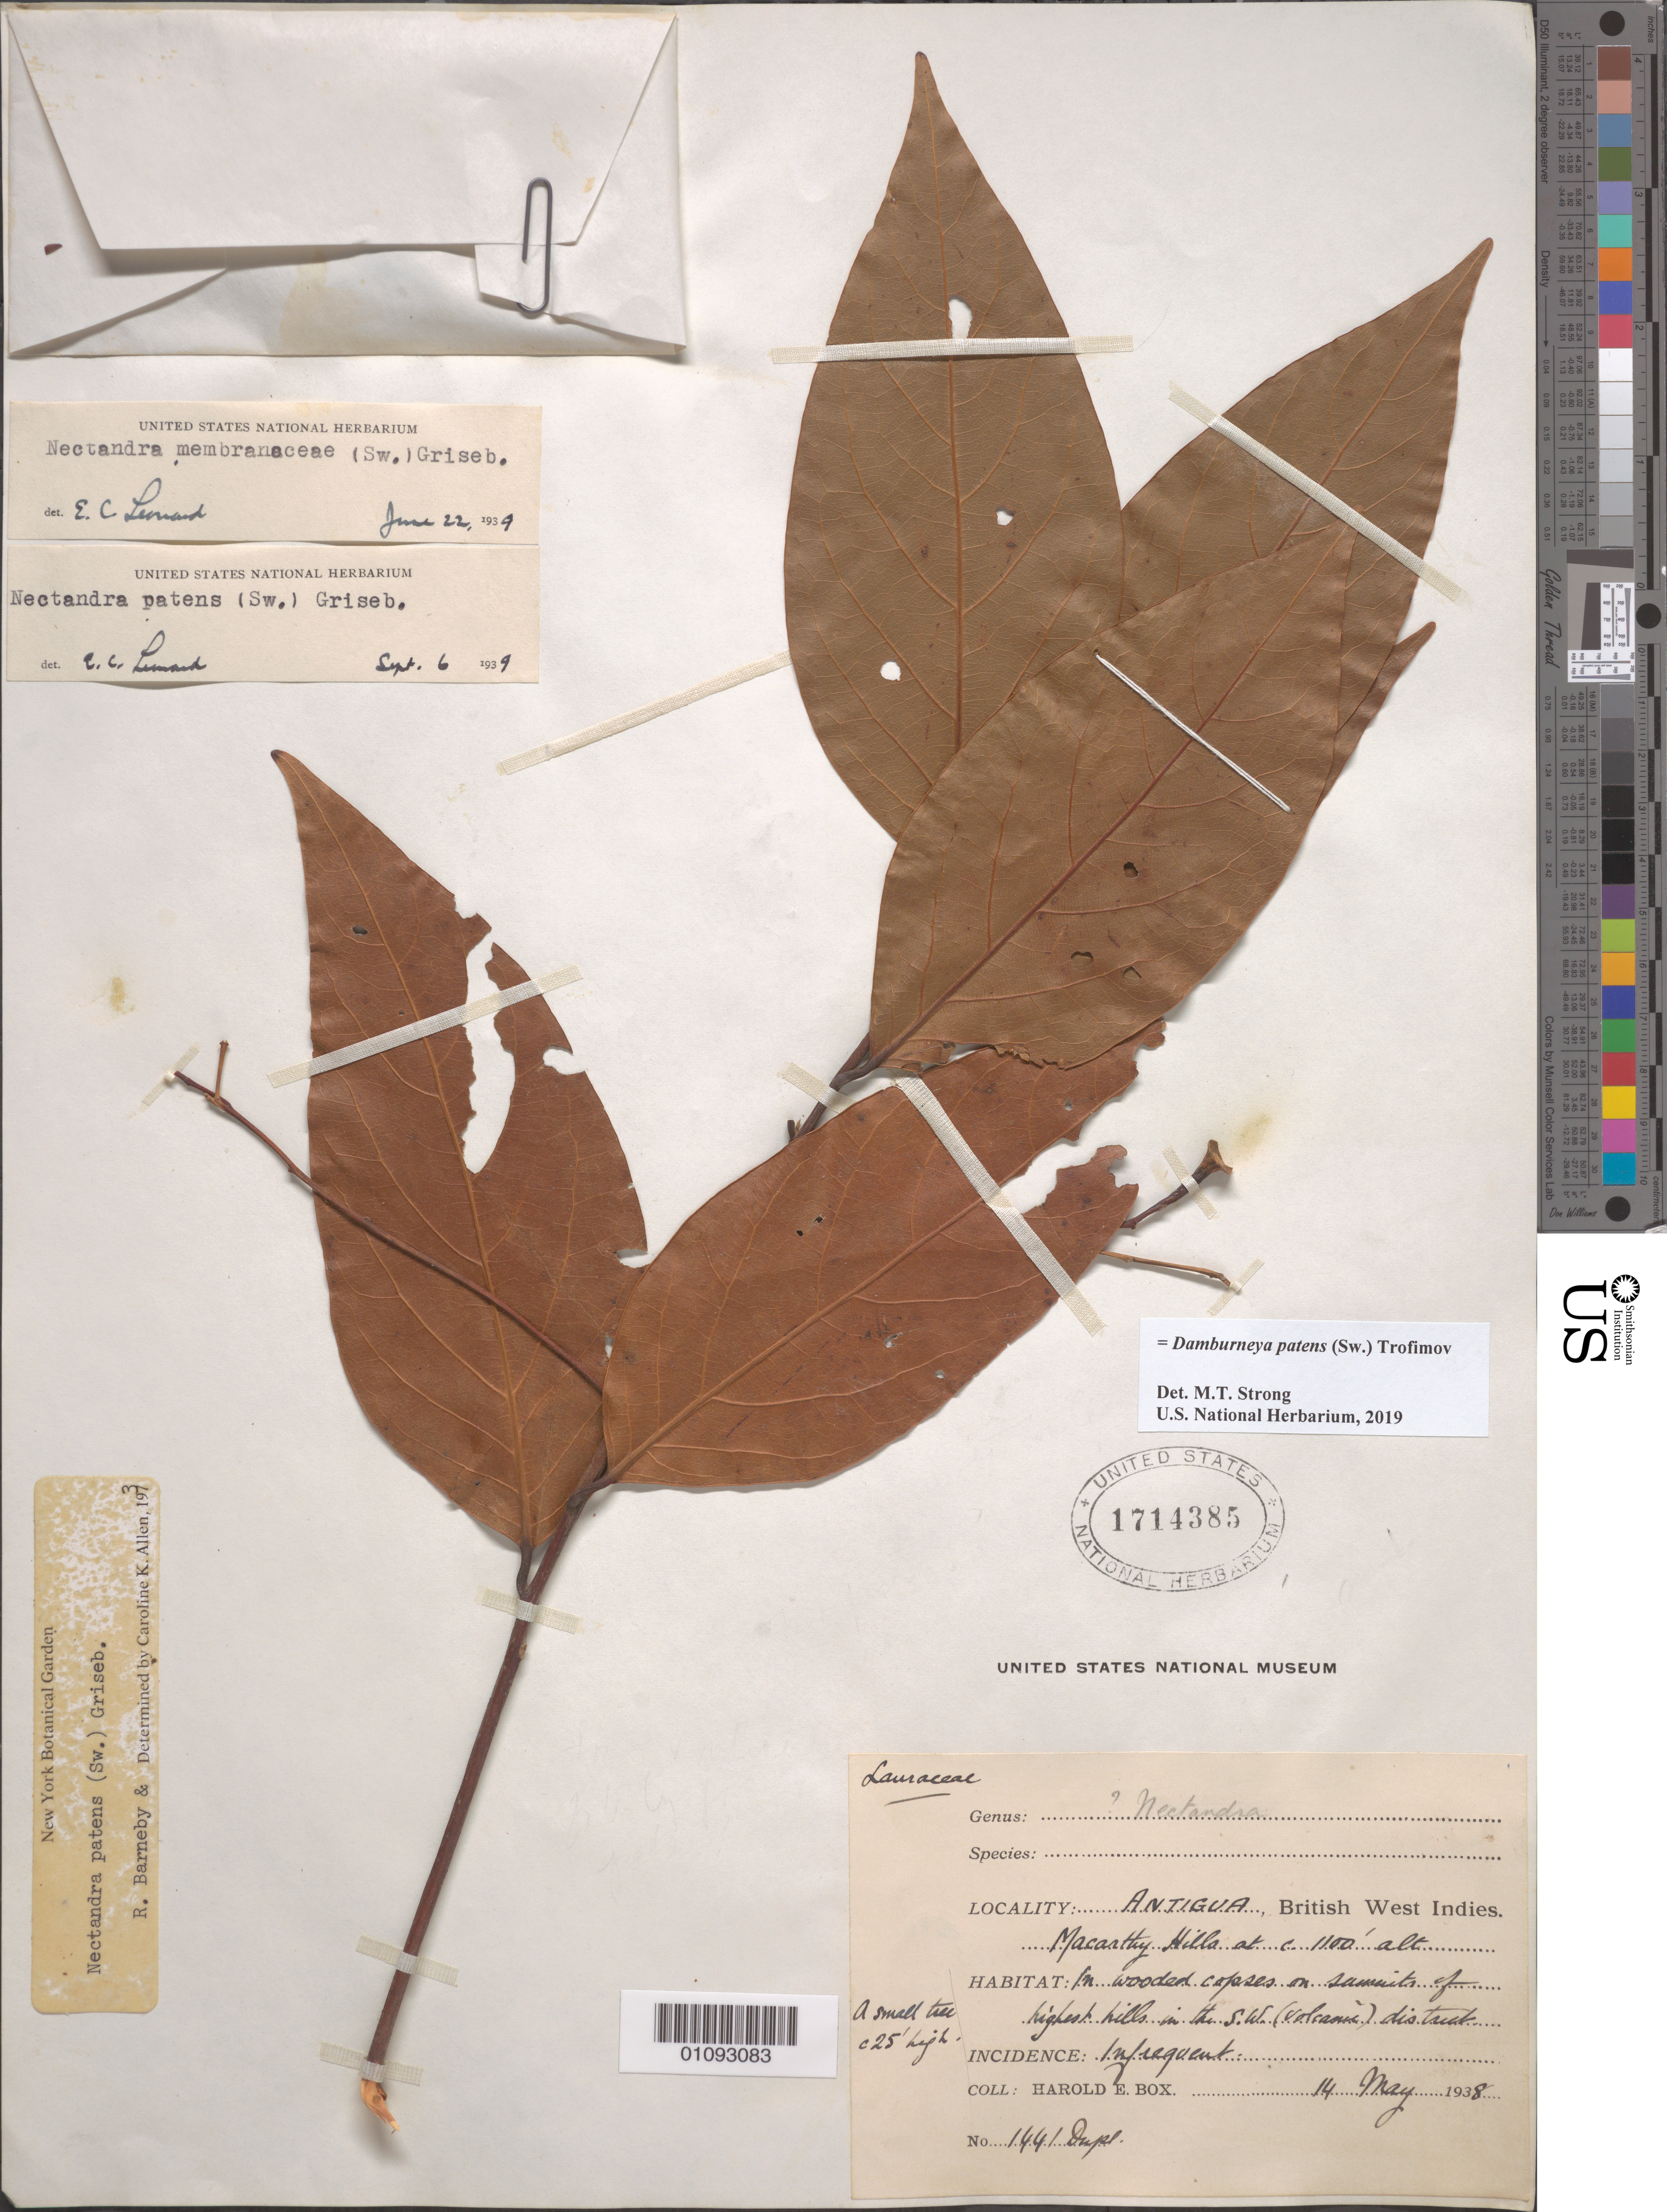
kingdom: Plantae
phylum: Tracheophyta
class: Magnoliopsida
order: Laurales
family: Lauraceae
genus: Damburneya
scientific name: Damburneya patens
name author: (Sw.) Trofimov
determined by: Strong, M. T., (US), Smithsonian Institution - National Museum of Natural History (UNITED STATES)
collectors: H. E. Box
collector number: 1441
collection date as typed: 14 May 1938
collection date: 1938-05-14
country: Antigua and Barbuda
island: Antigua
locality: Macarthy Hills.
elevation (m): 335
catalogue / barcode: US 1714385